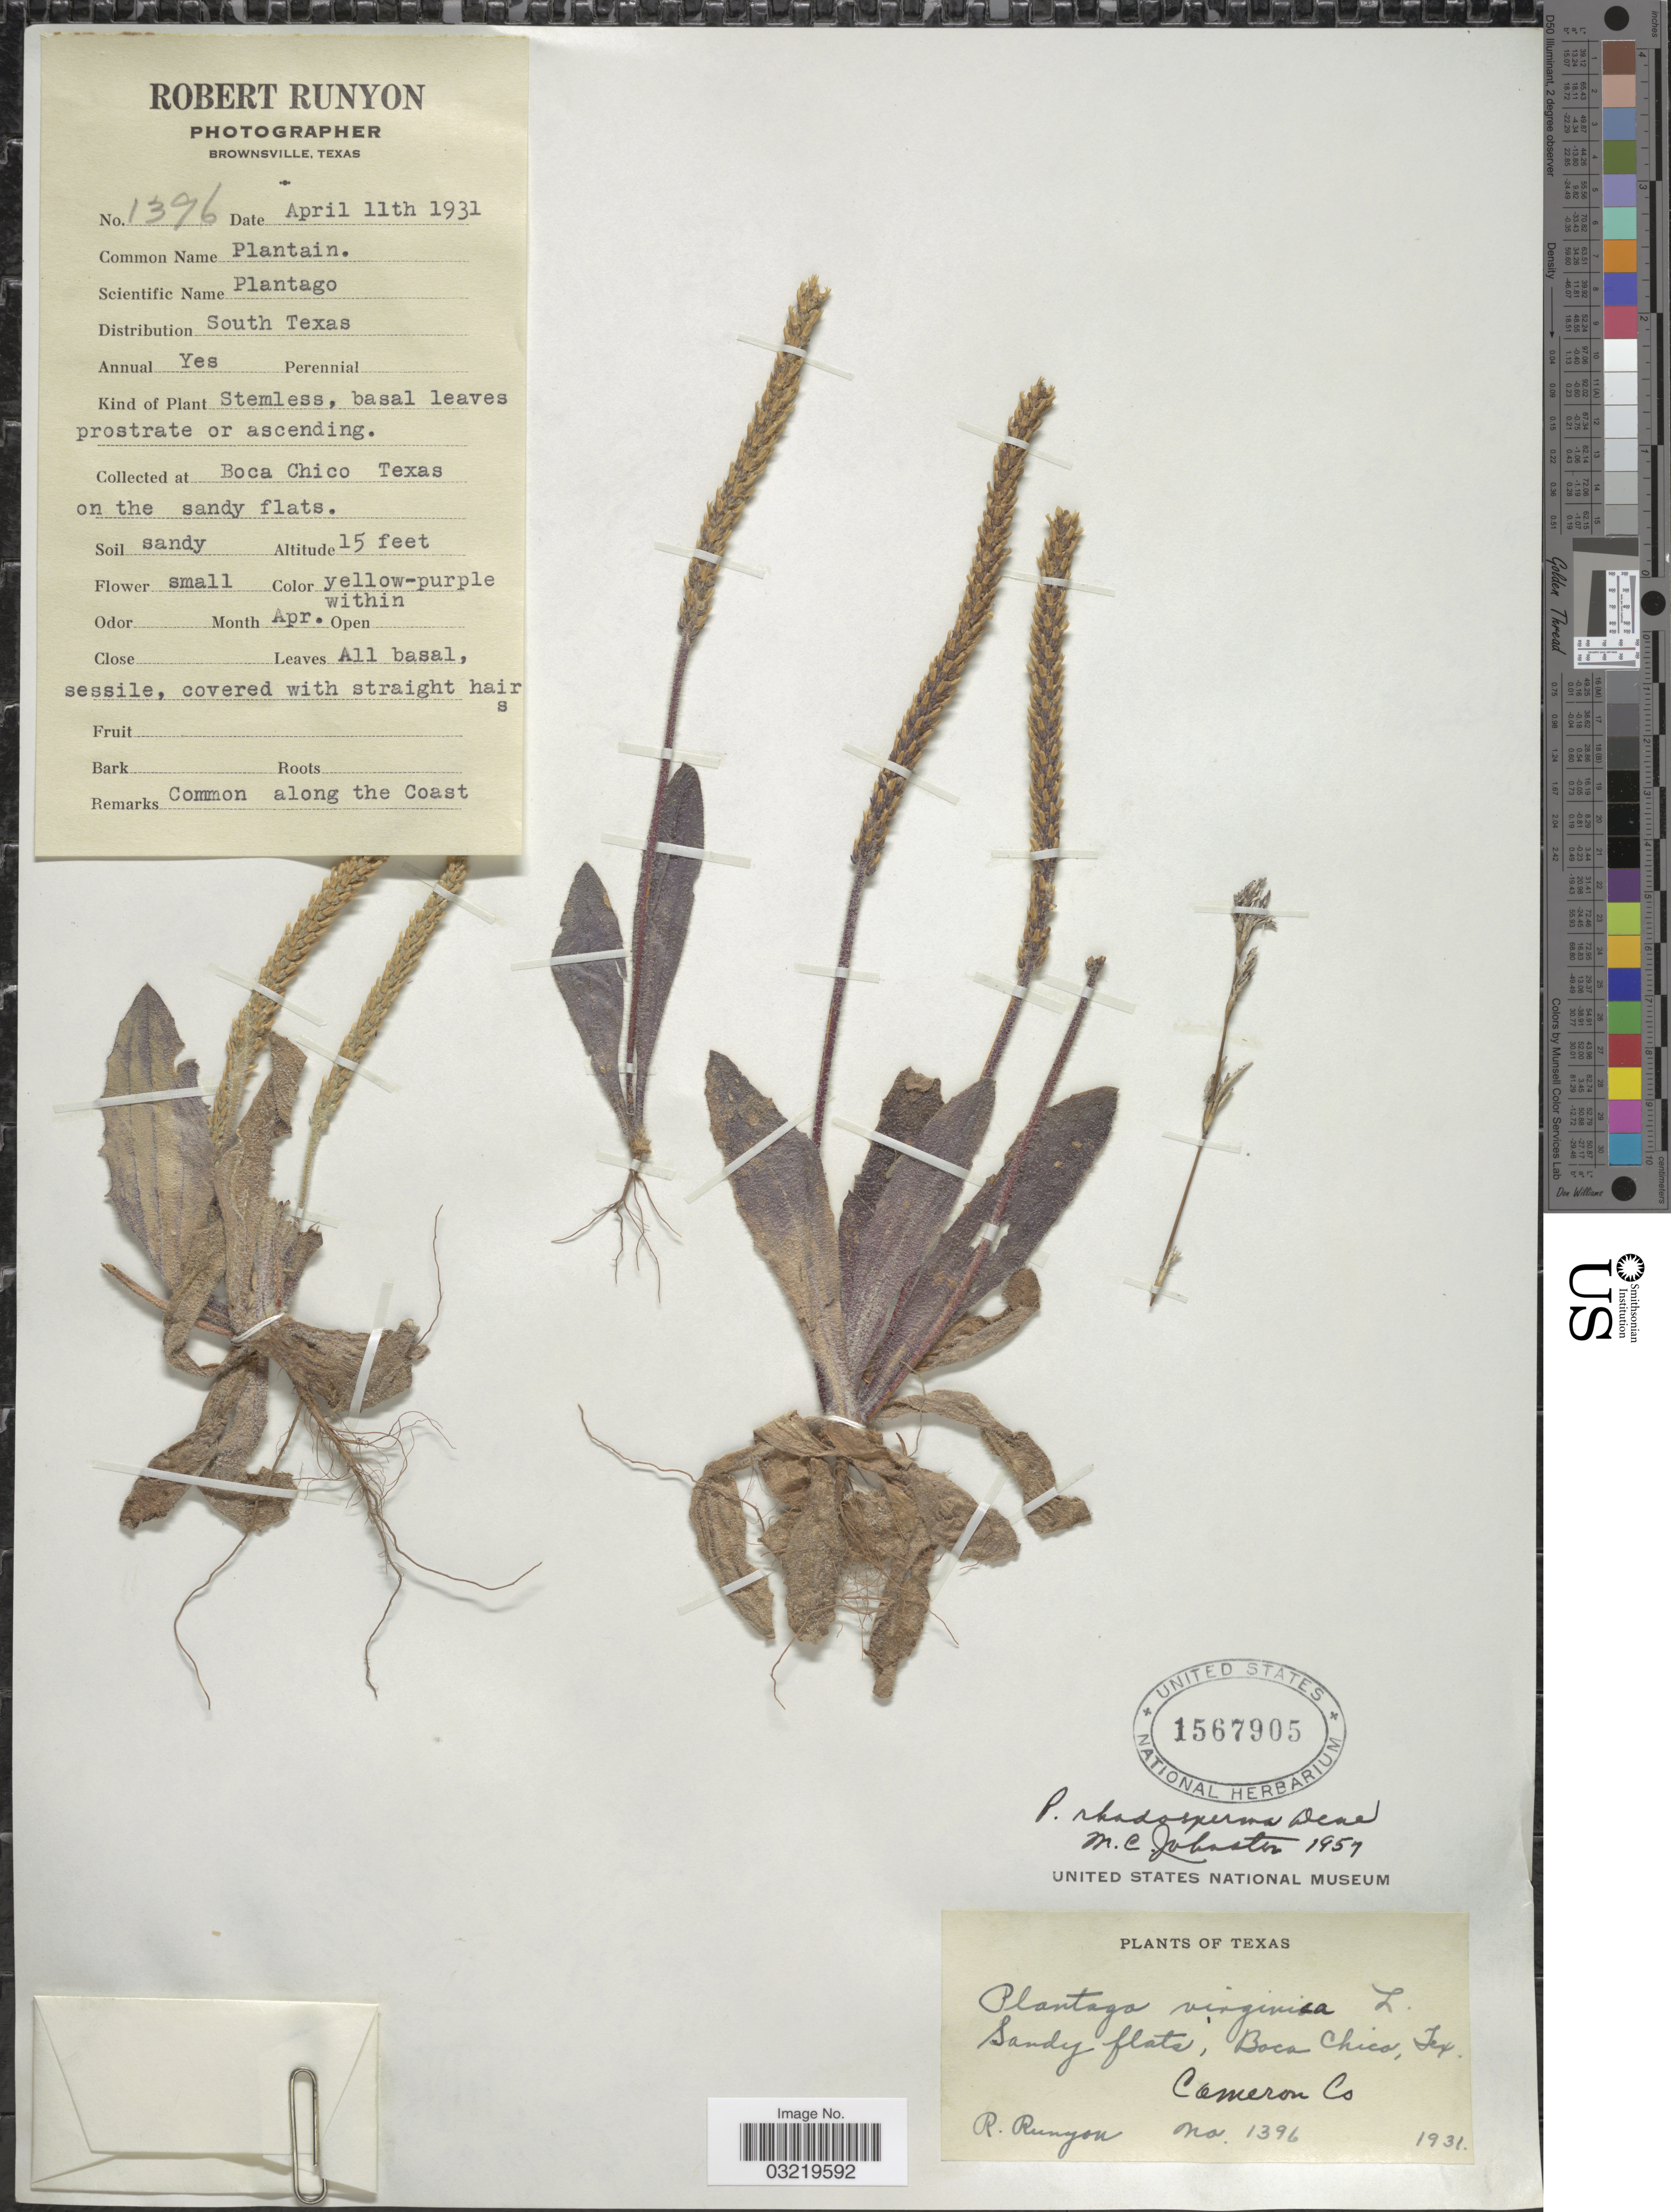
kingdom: Plantae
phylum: Tracheophyta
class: Magnoliopsida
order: Lamiales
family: Plantaginaceae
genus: Plantago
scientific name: Plantago rhodosperma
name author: Decne.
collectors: R. Runyon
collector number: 1396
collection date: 1931-04-11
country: United States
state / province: Texas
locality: Distribution South Texas. [unsure placement] Sandy flats, Boca Chico. Cameron Co.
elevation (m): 5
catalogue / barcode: US 1567905